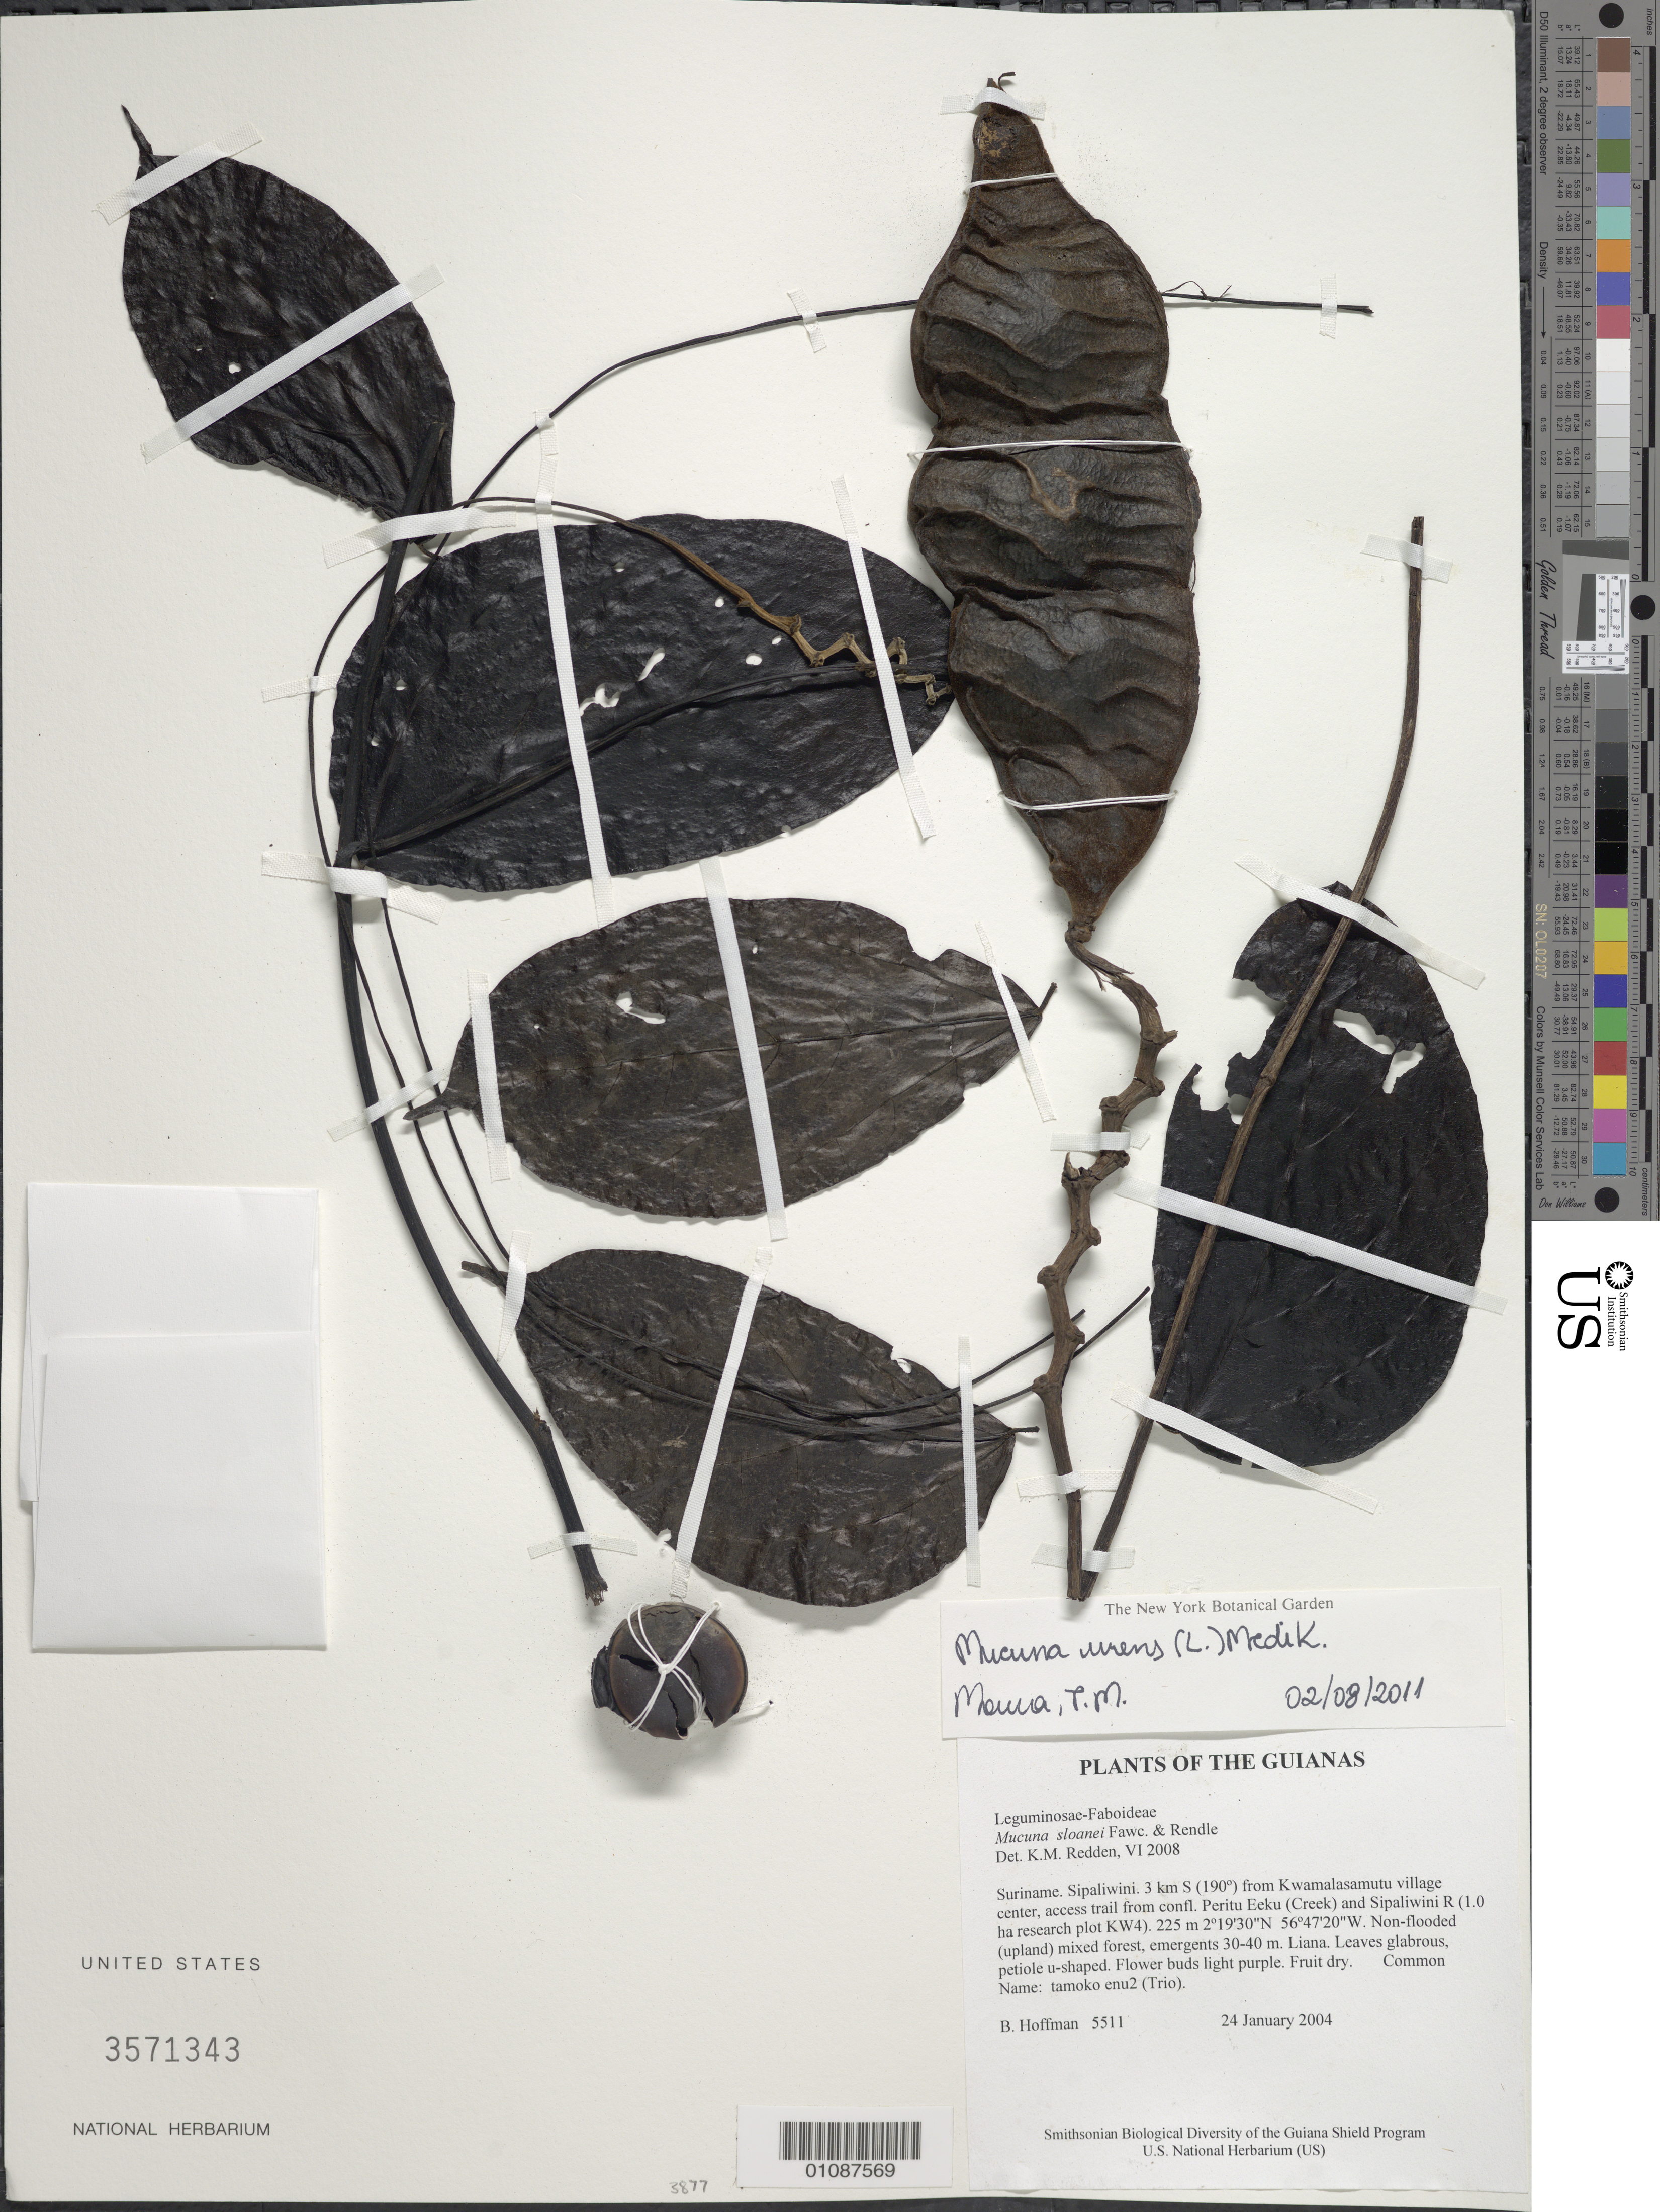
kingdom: Plantae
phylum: Tracheophyta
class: Magnoliopsida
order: Fabales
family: Fabaceae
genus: Mucuna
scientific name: Mucuna urens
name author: (L.) Medik.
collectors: B. Hoffman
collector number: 5511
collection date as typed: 24 January 2004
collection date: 2004-01-24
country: Suriname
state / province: Sipaliwini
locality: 3 km S (190º) from Kwamalasamutu village center, access trail from confl. Peritu Eeku (Creek) and Sipaliwini R (1.0 ha research plot KW4)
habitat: Non-flooded (upland) mixed forest, emergents 30-40 m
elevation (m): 225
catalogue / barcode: US 3571343